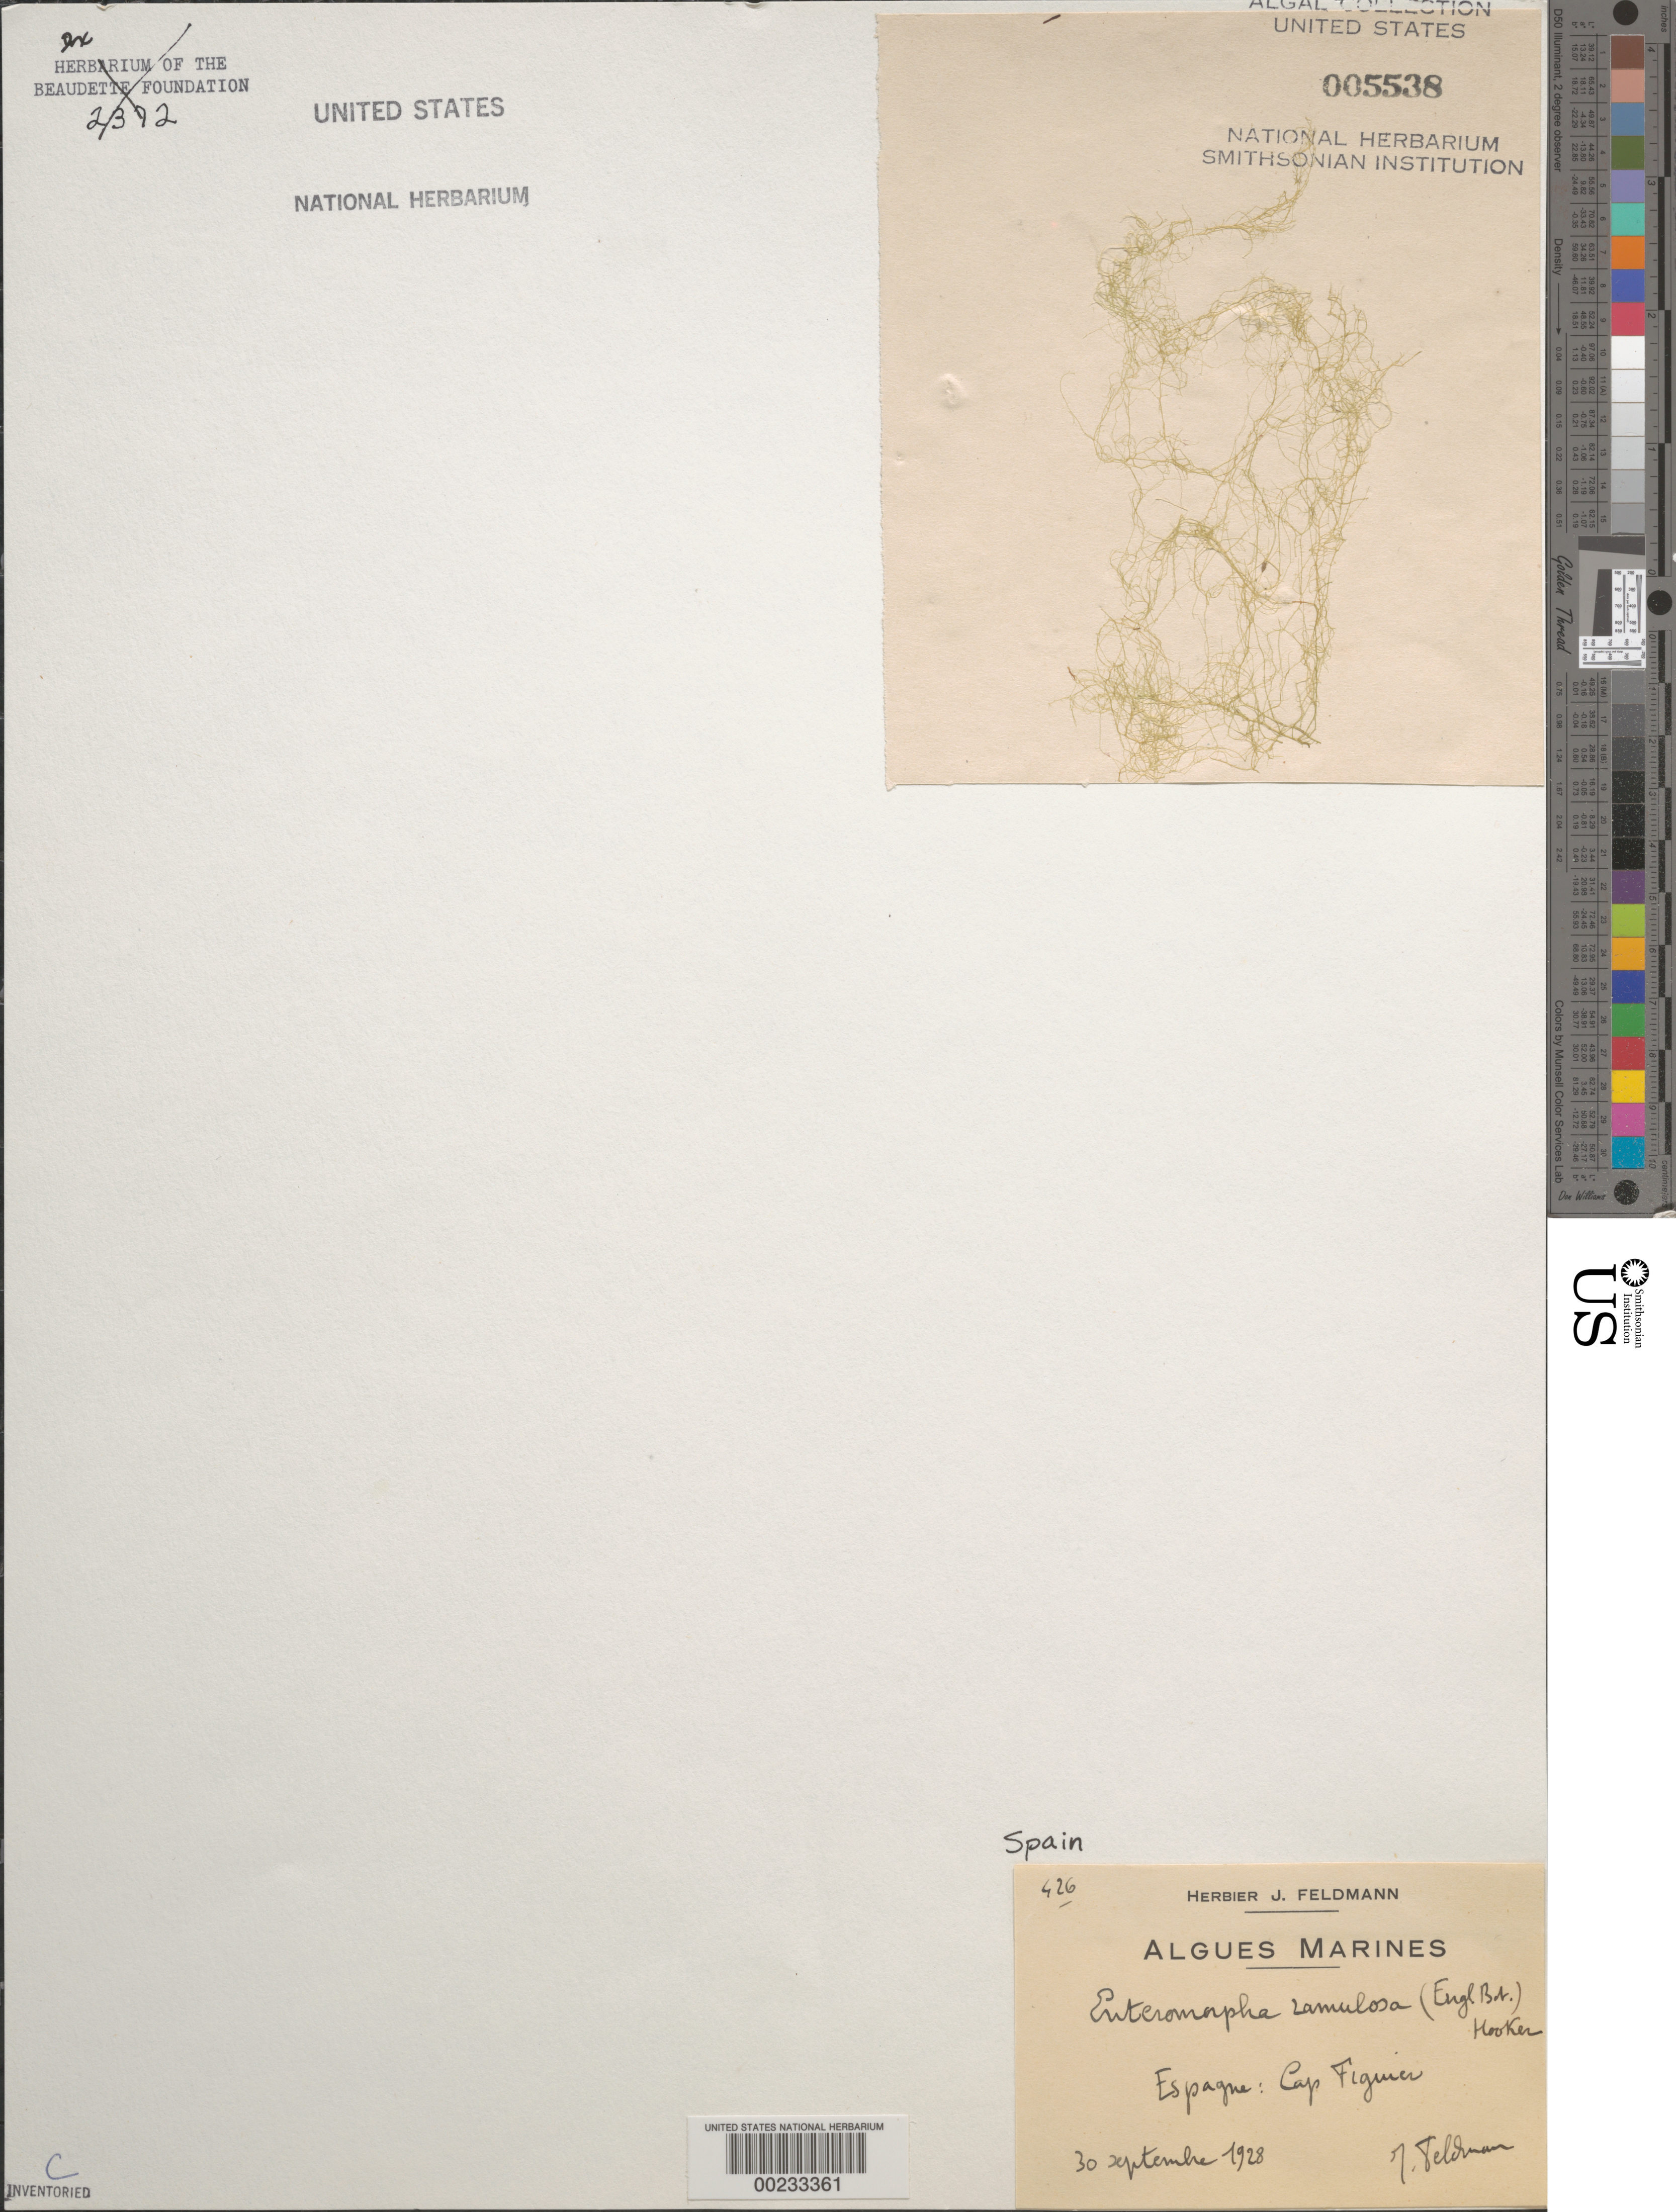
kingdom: Plantae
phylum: Chlorophyta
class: Ulvophyceae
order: Ulvales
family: Ulvaceae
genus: Ulva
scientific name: Ulva clathrata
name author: (Roth) C. Agardh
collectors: J. Feldmann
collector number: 426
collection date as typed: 30 Sep 1928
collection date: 1928-09-30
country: Spain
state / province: Erkidegoa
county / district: Guipúzcoa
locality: Cap higuer (cap figuier)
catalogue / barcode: US 5538